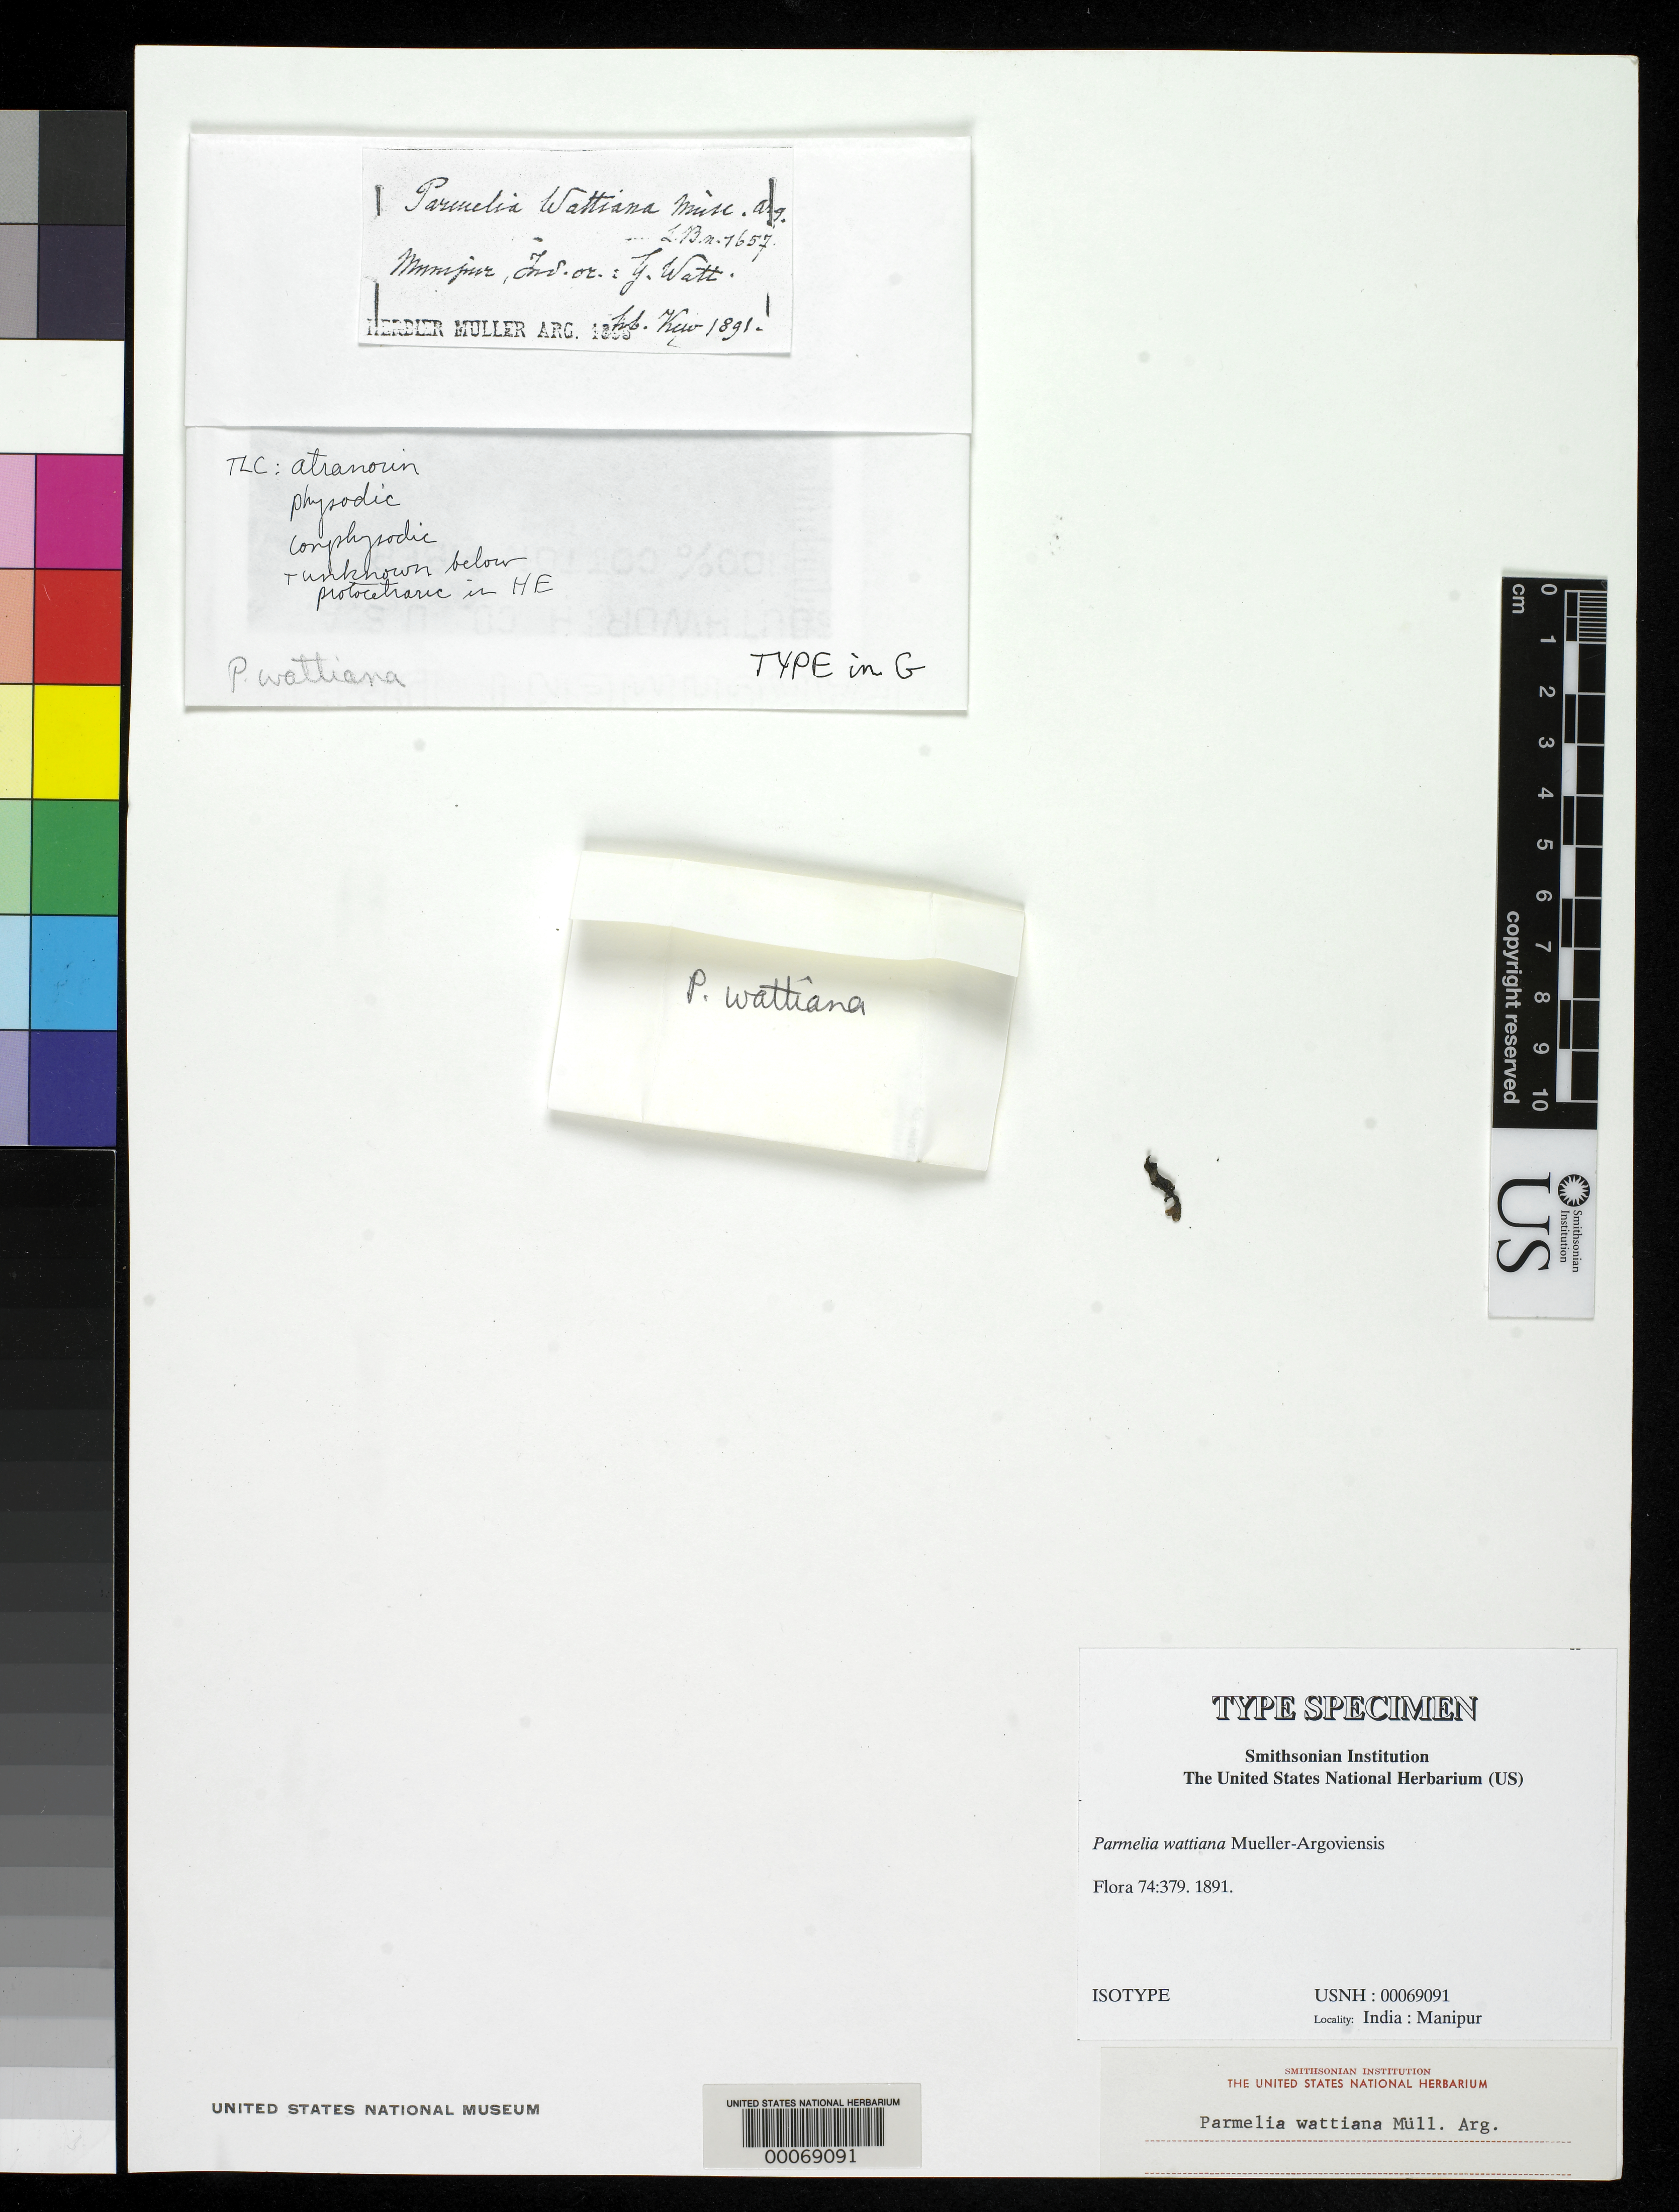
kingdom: Fungi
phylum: Ascomycota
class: Lecanoromycetes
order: Lecanorales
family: Parmeliaceae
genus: Parmelia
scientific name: Parmelia wattiana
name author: Müll. Arg.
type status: Isotype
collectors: G. Watt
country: India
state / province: Manipur